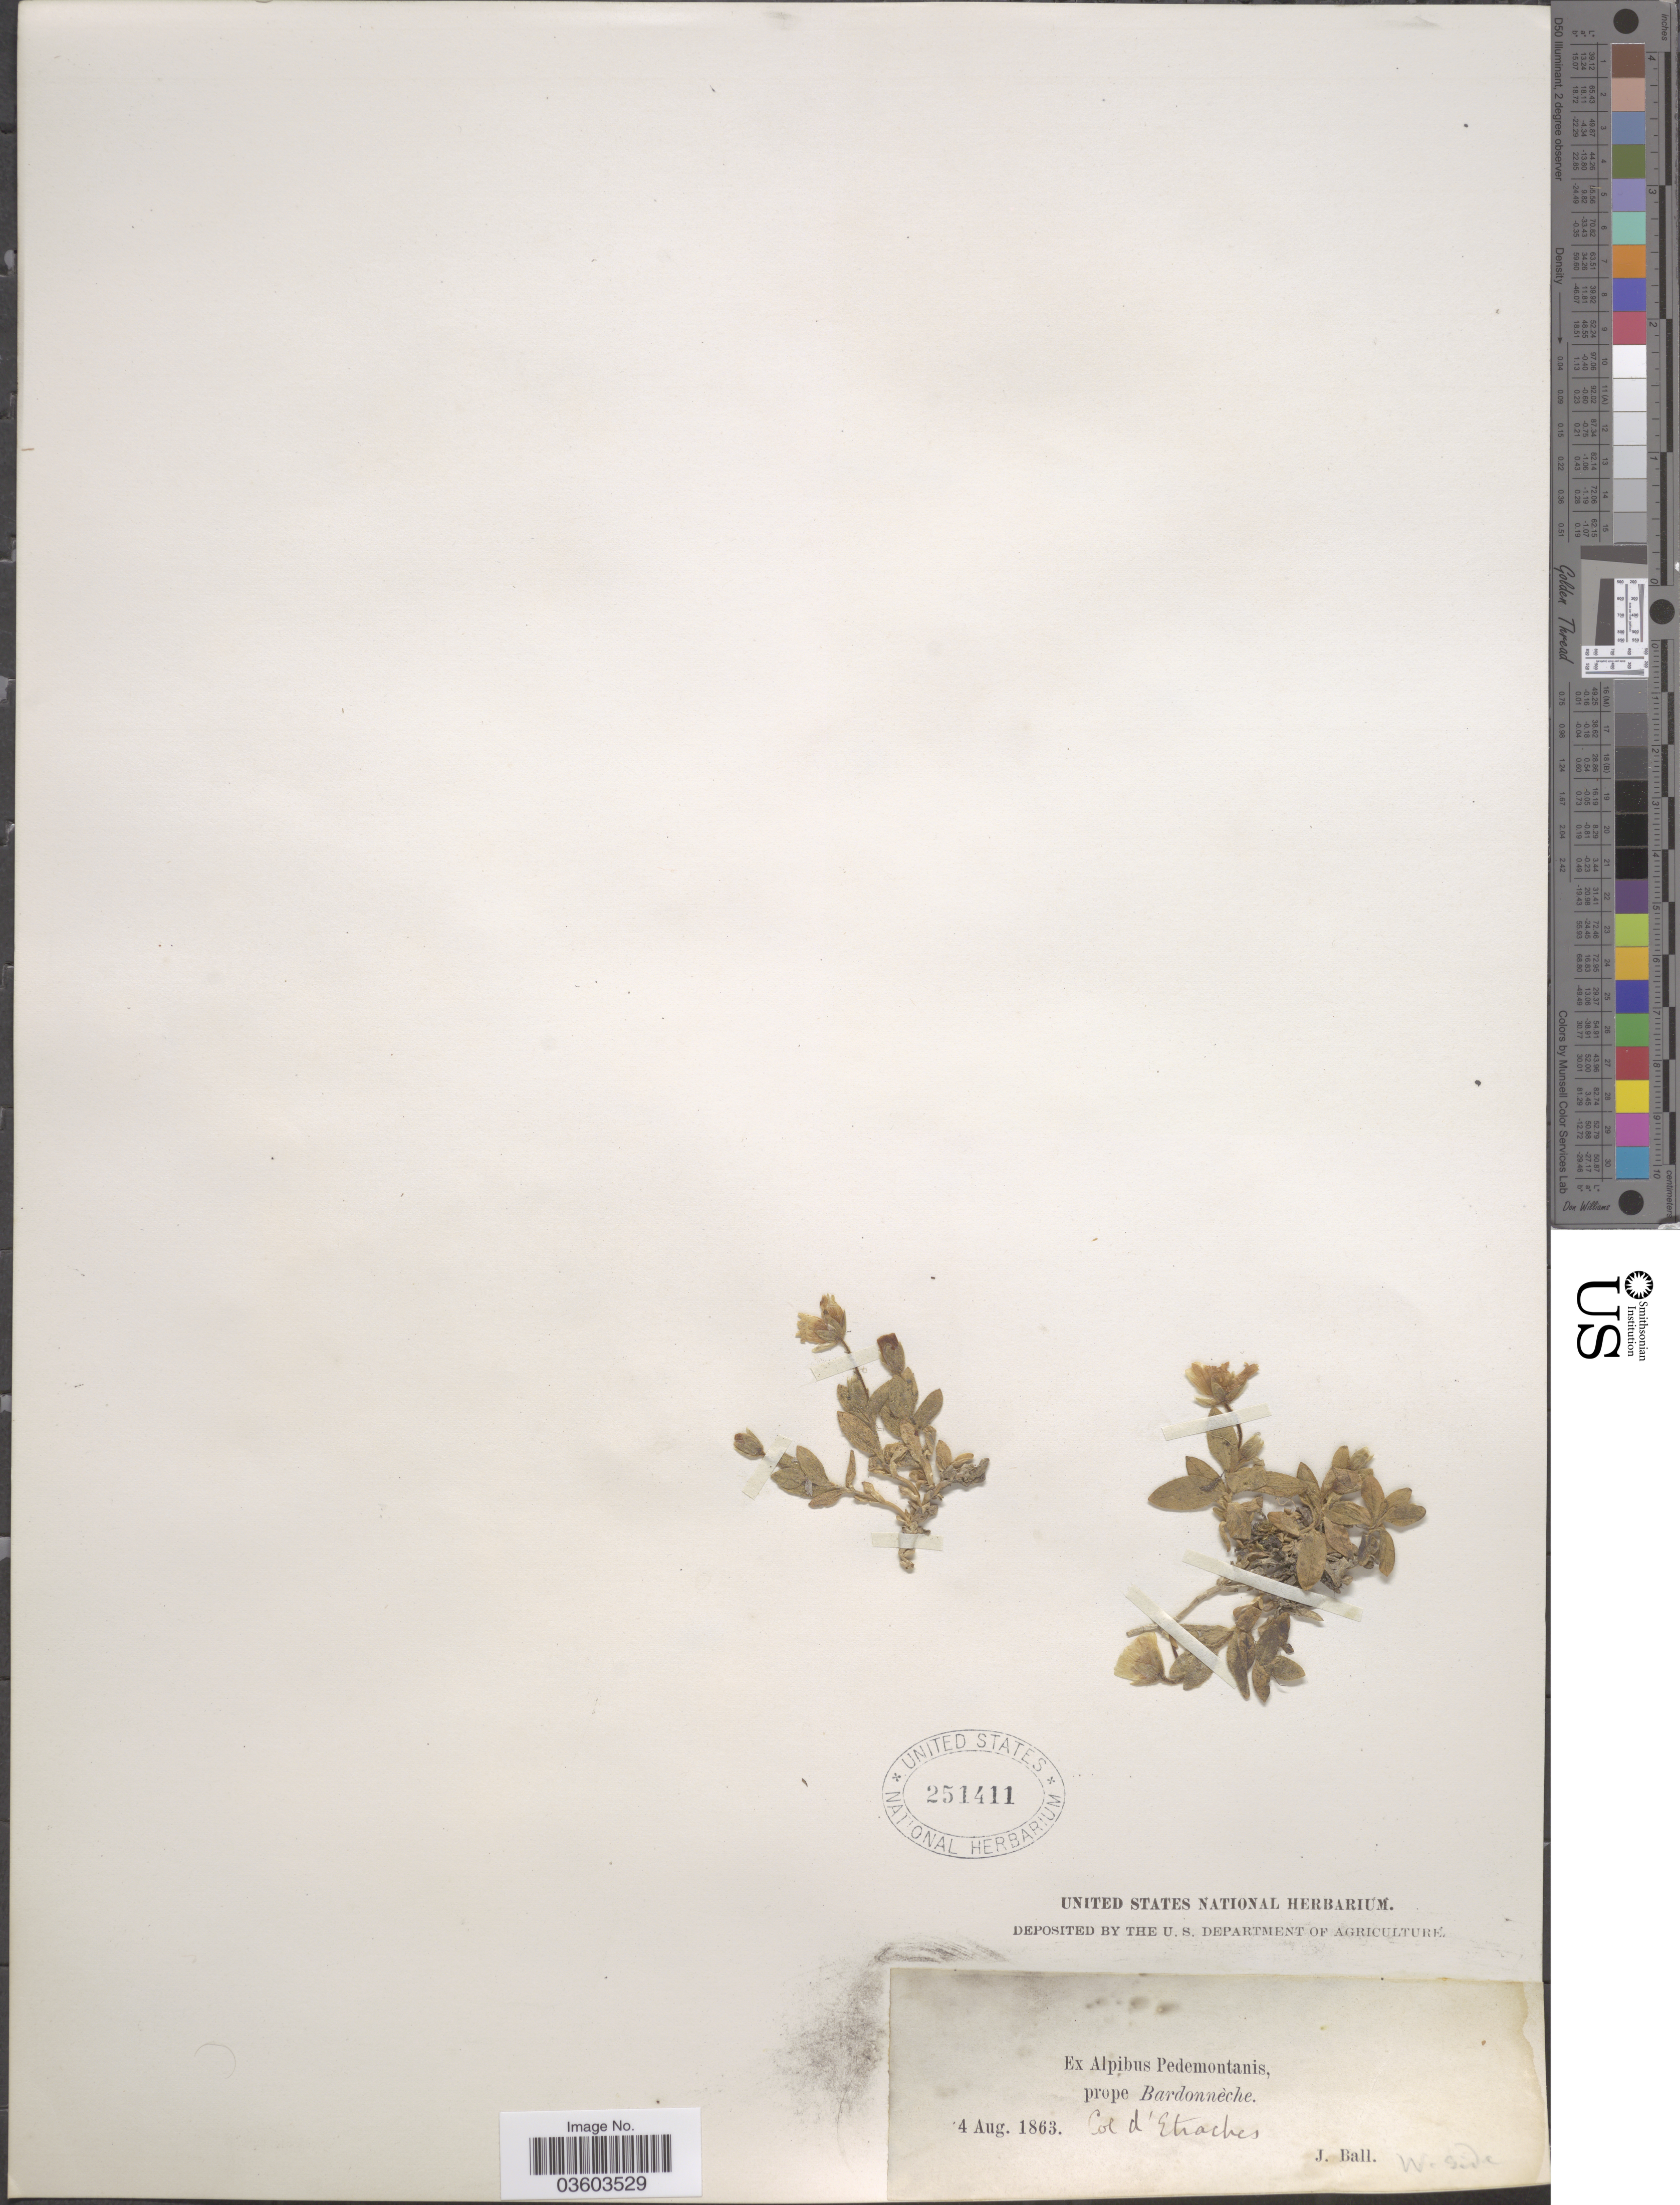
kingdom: Plantae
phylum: Tracheophyta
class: Magnoliopsida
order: Caryophyllales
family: Caryophyllaceae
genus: Cerastium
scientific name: Cerastium sp.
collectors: J. Ball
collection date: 1863-08-04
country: Italy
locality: Ex Alpibus Pedemontanis, prope Bardonnèche. Col d'Etraches.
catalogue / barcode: US 251411